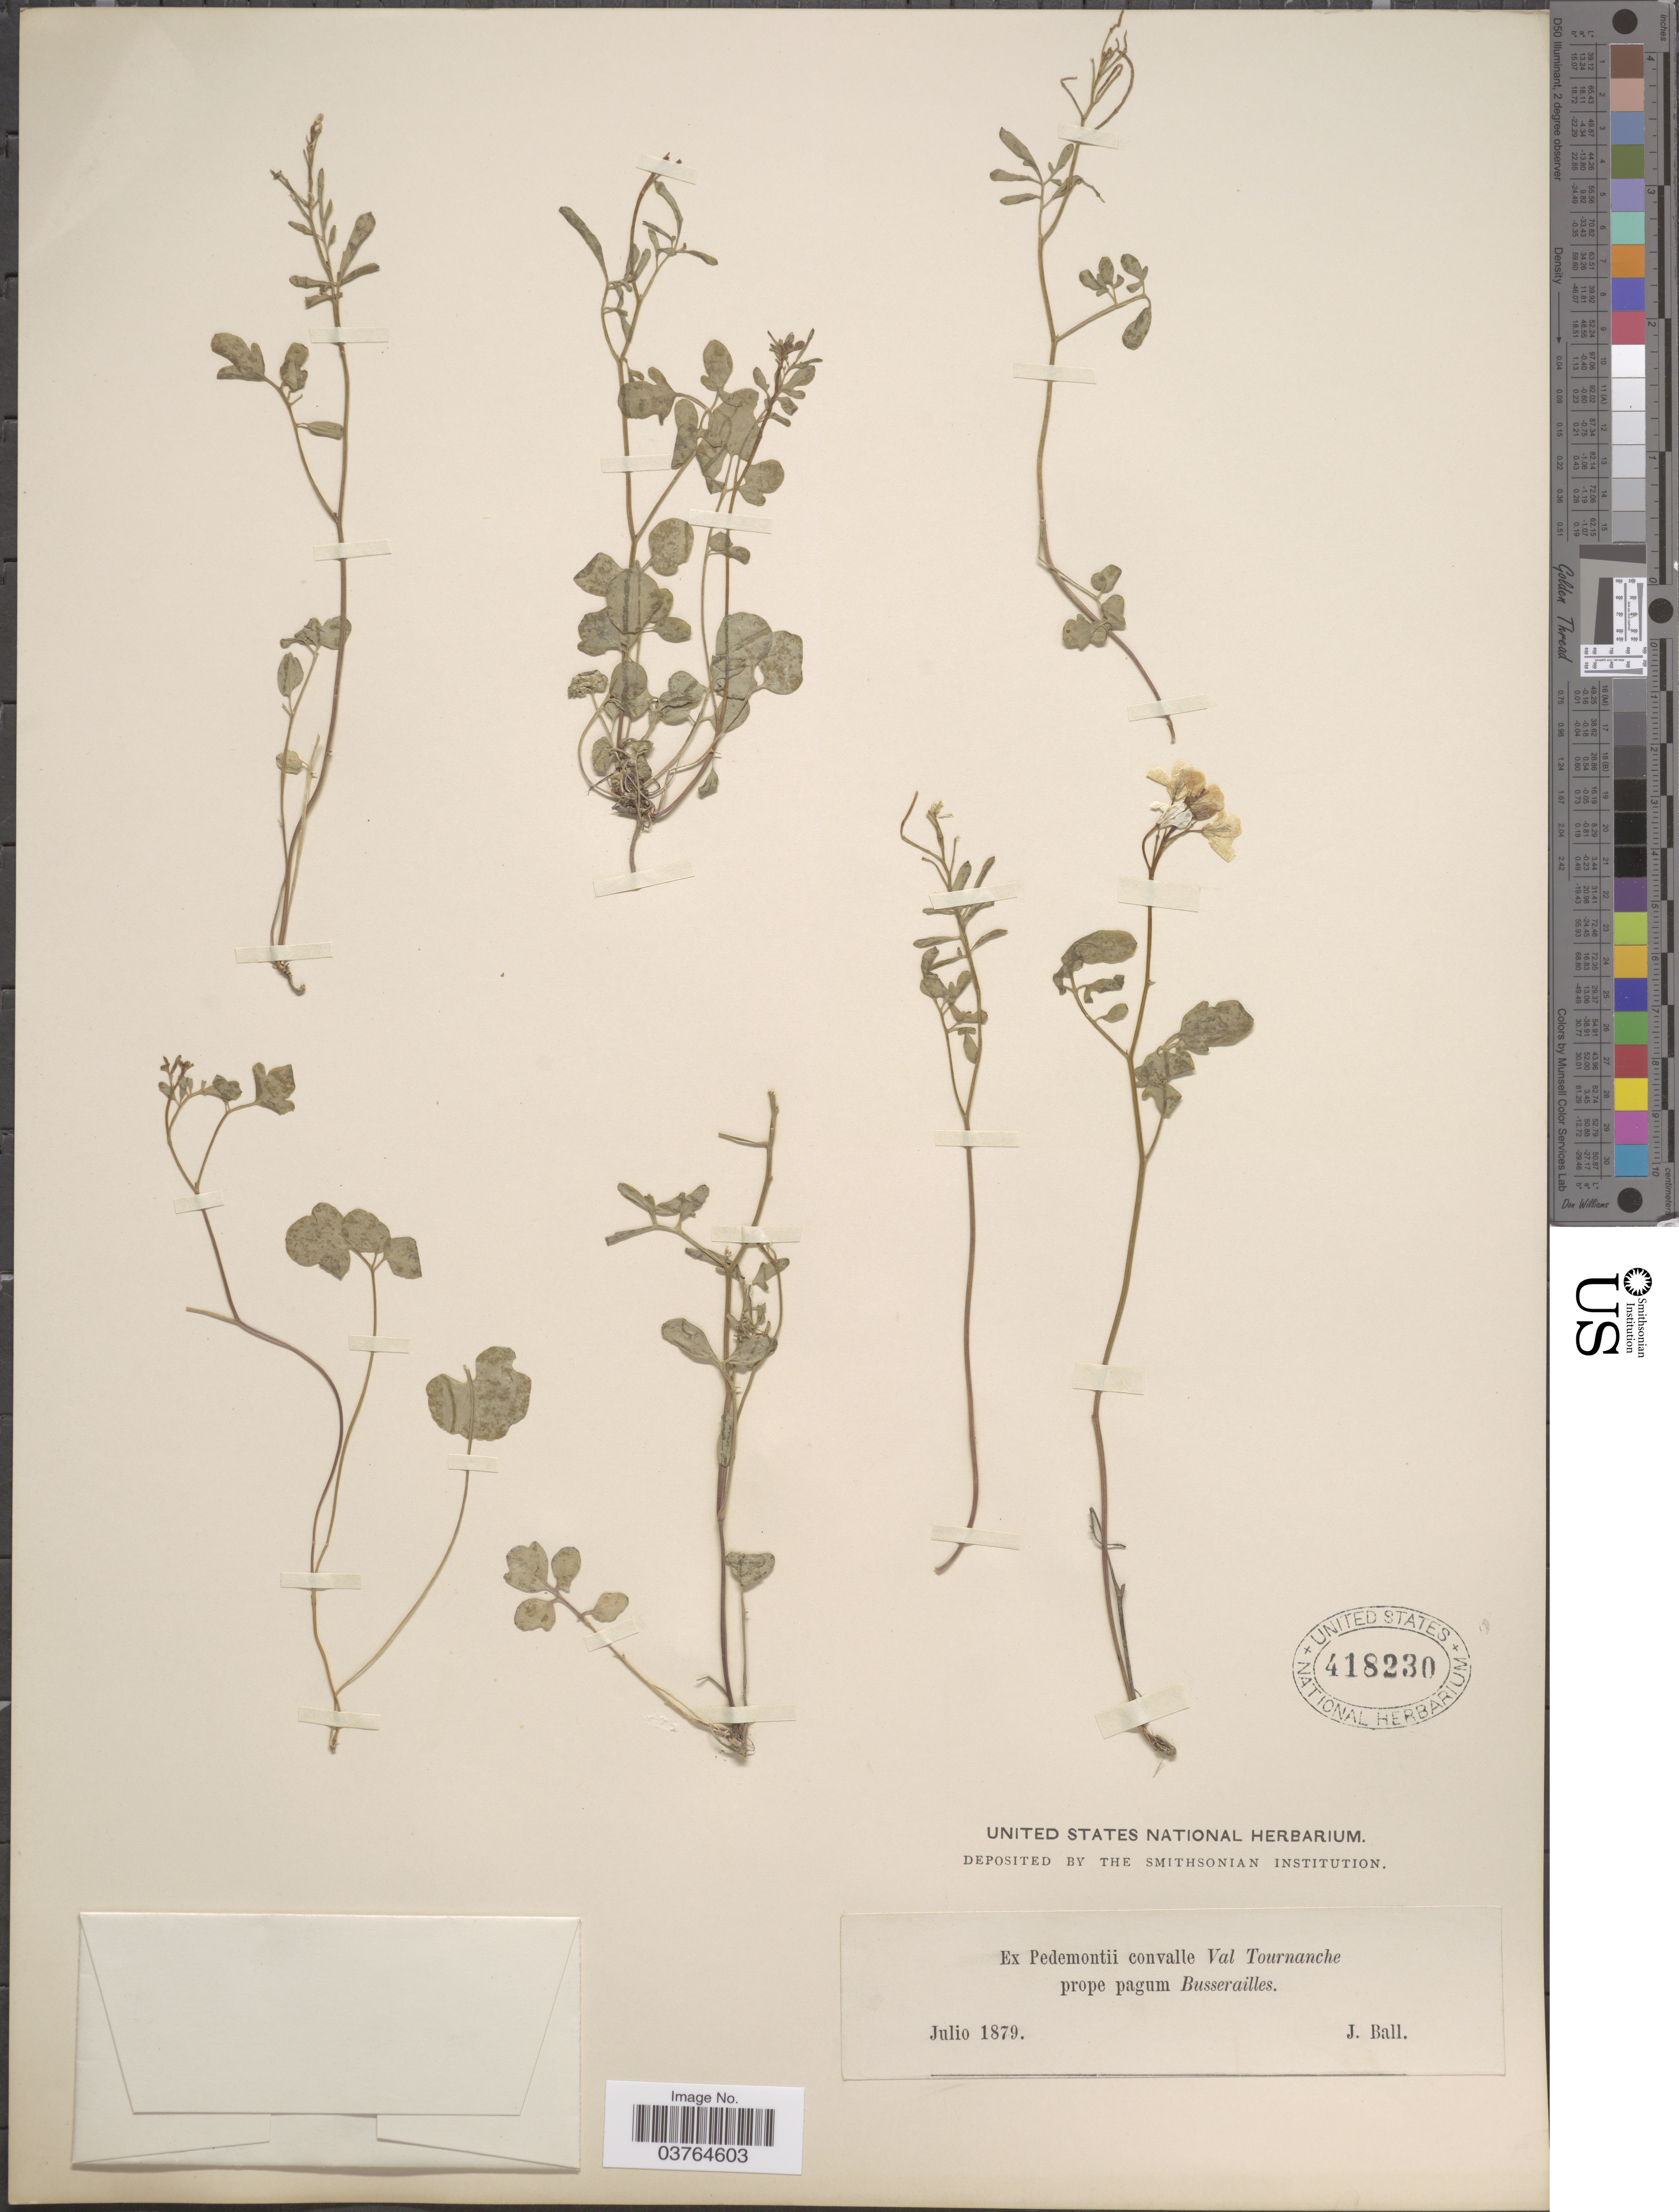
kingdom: Plantae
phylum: Tracheophyta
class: Magnoliopsida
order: Brassicales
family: Brassicaceae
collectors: J. Ball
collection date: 1879-07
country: Italy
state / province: Piedmont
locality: Ex Pedemontii convalle Val Tourmanche prope pagum Busserailles.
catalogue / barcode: US 418230